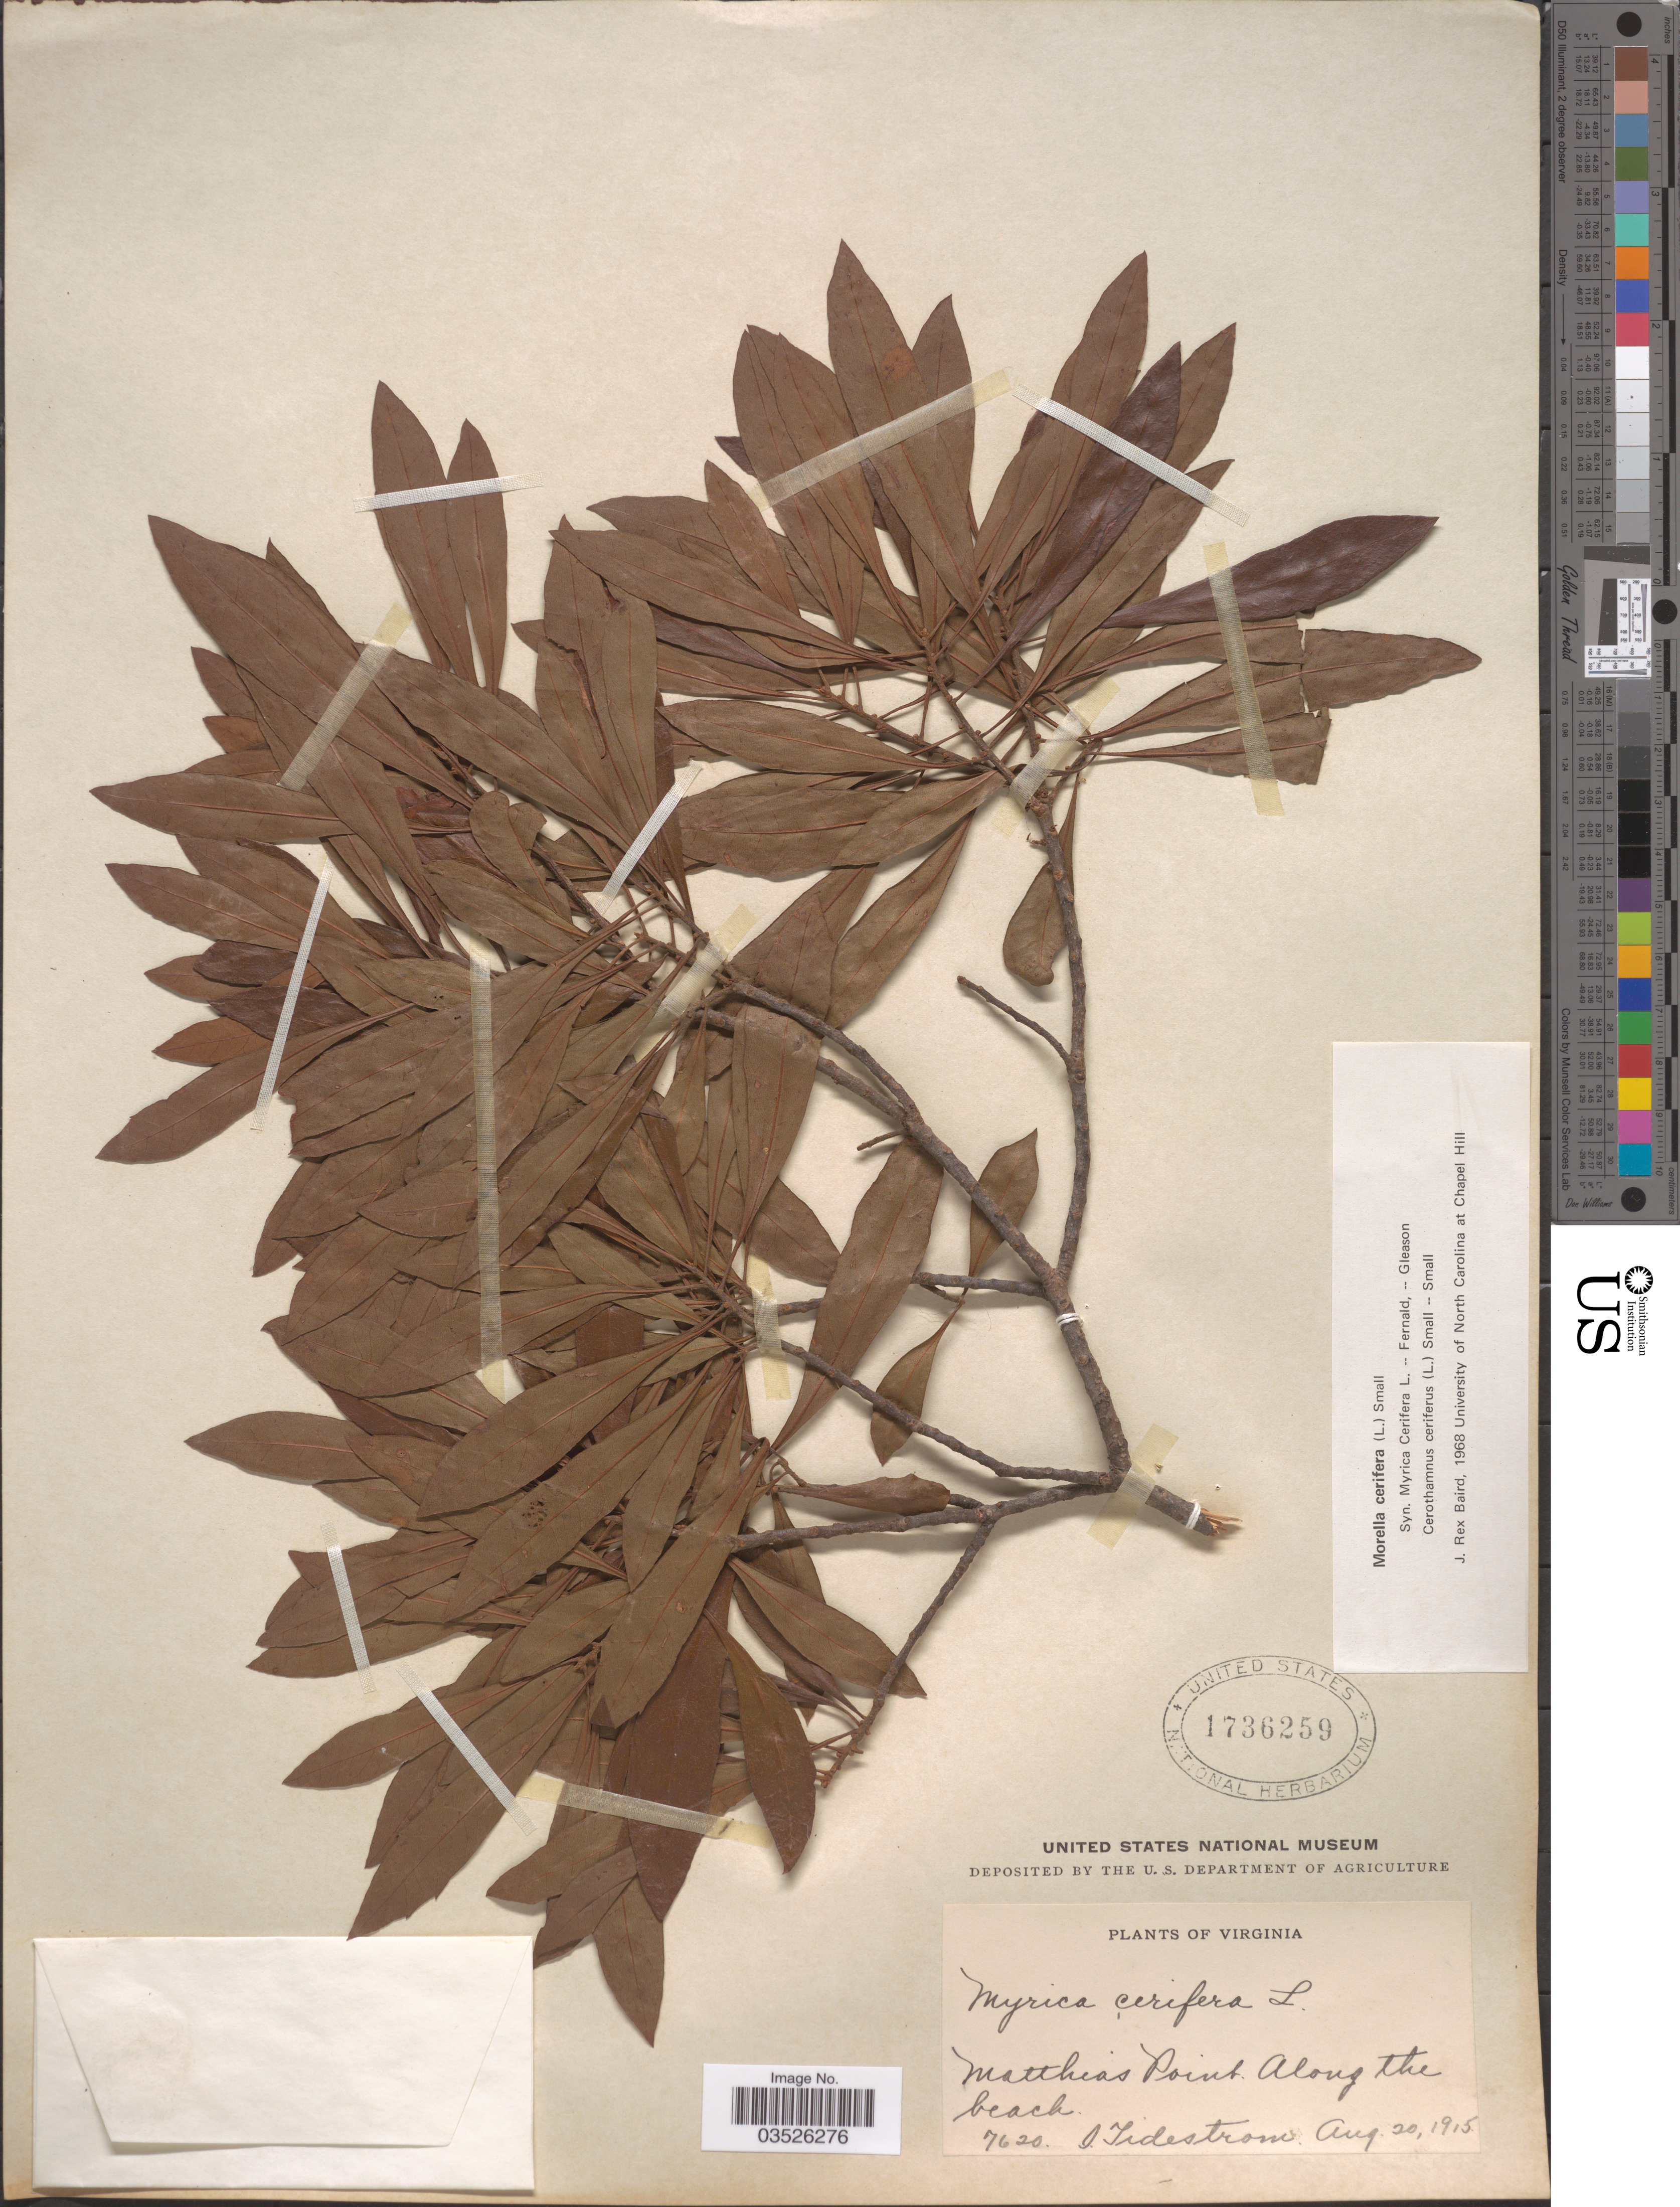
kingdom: Plantae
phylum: Tracheophyta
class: Magnoliopsida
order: Fagales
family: Myricaceae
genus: Morella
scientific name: Morella cerifera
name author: (L.) Small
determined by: Baird, James Rex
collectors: I. F. Tidestrom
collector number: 7620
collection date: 1915-08-20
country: United States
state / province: Virginia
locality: Mattheas Point. Along the beach.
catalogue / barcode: US 1736259